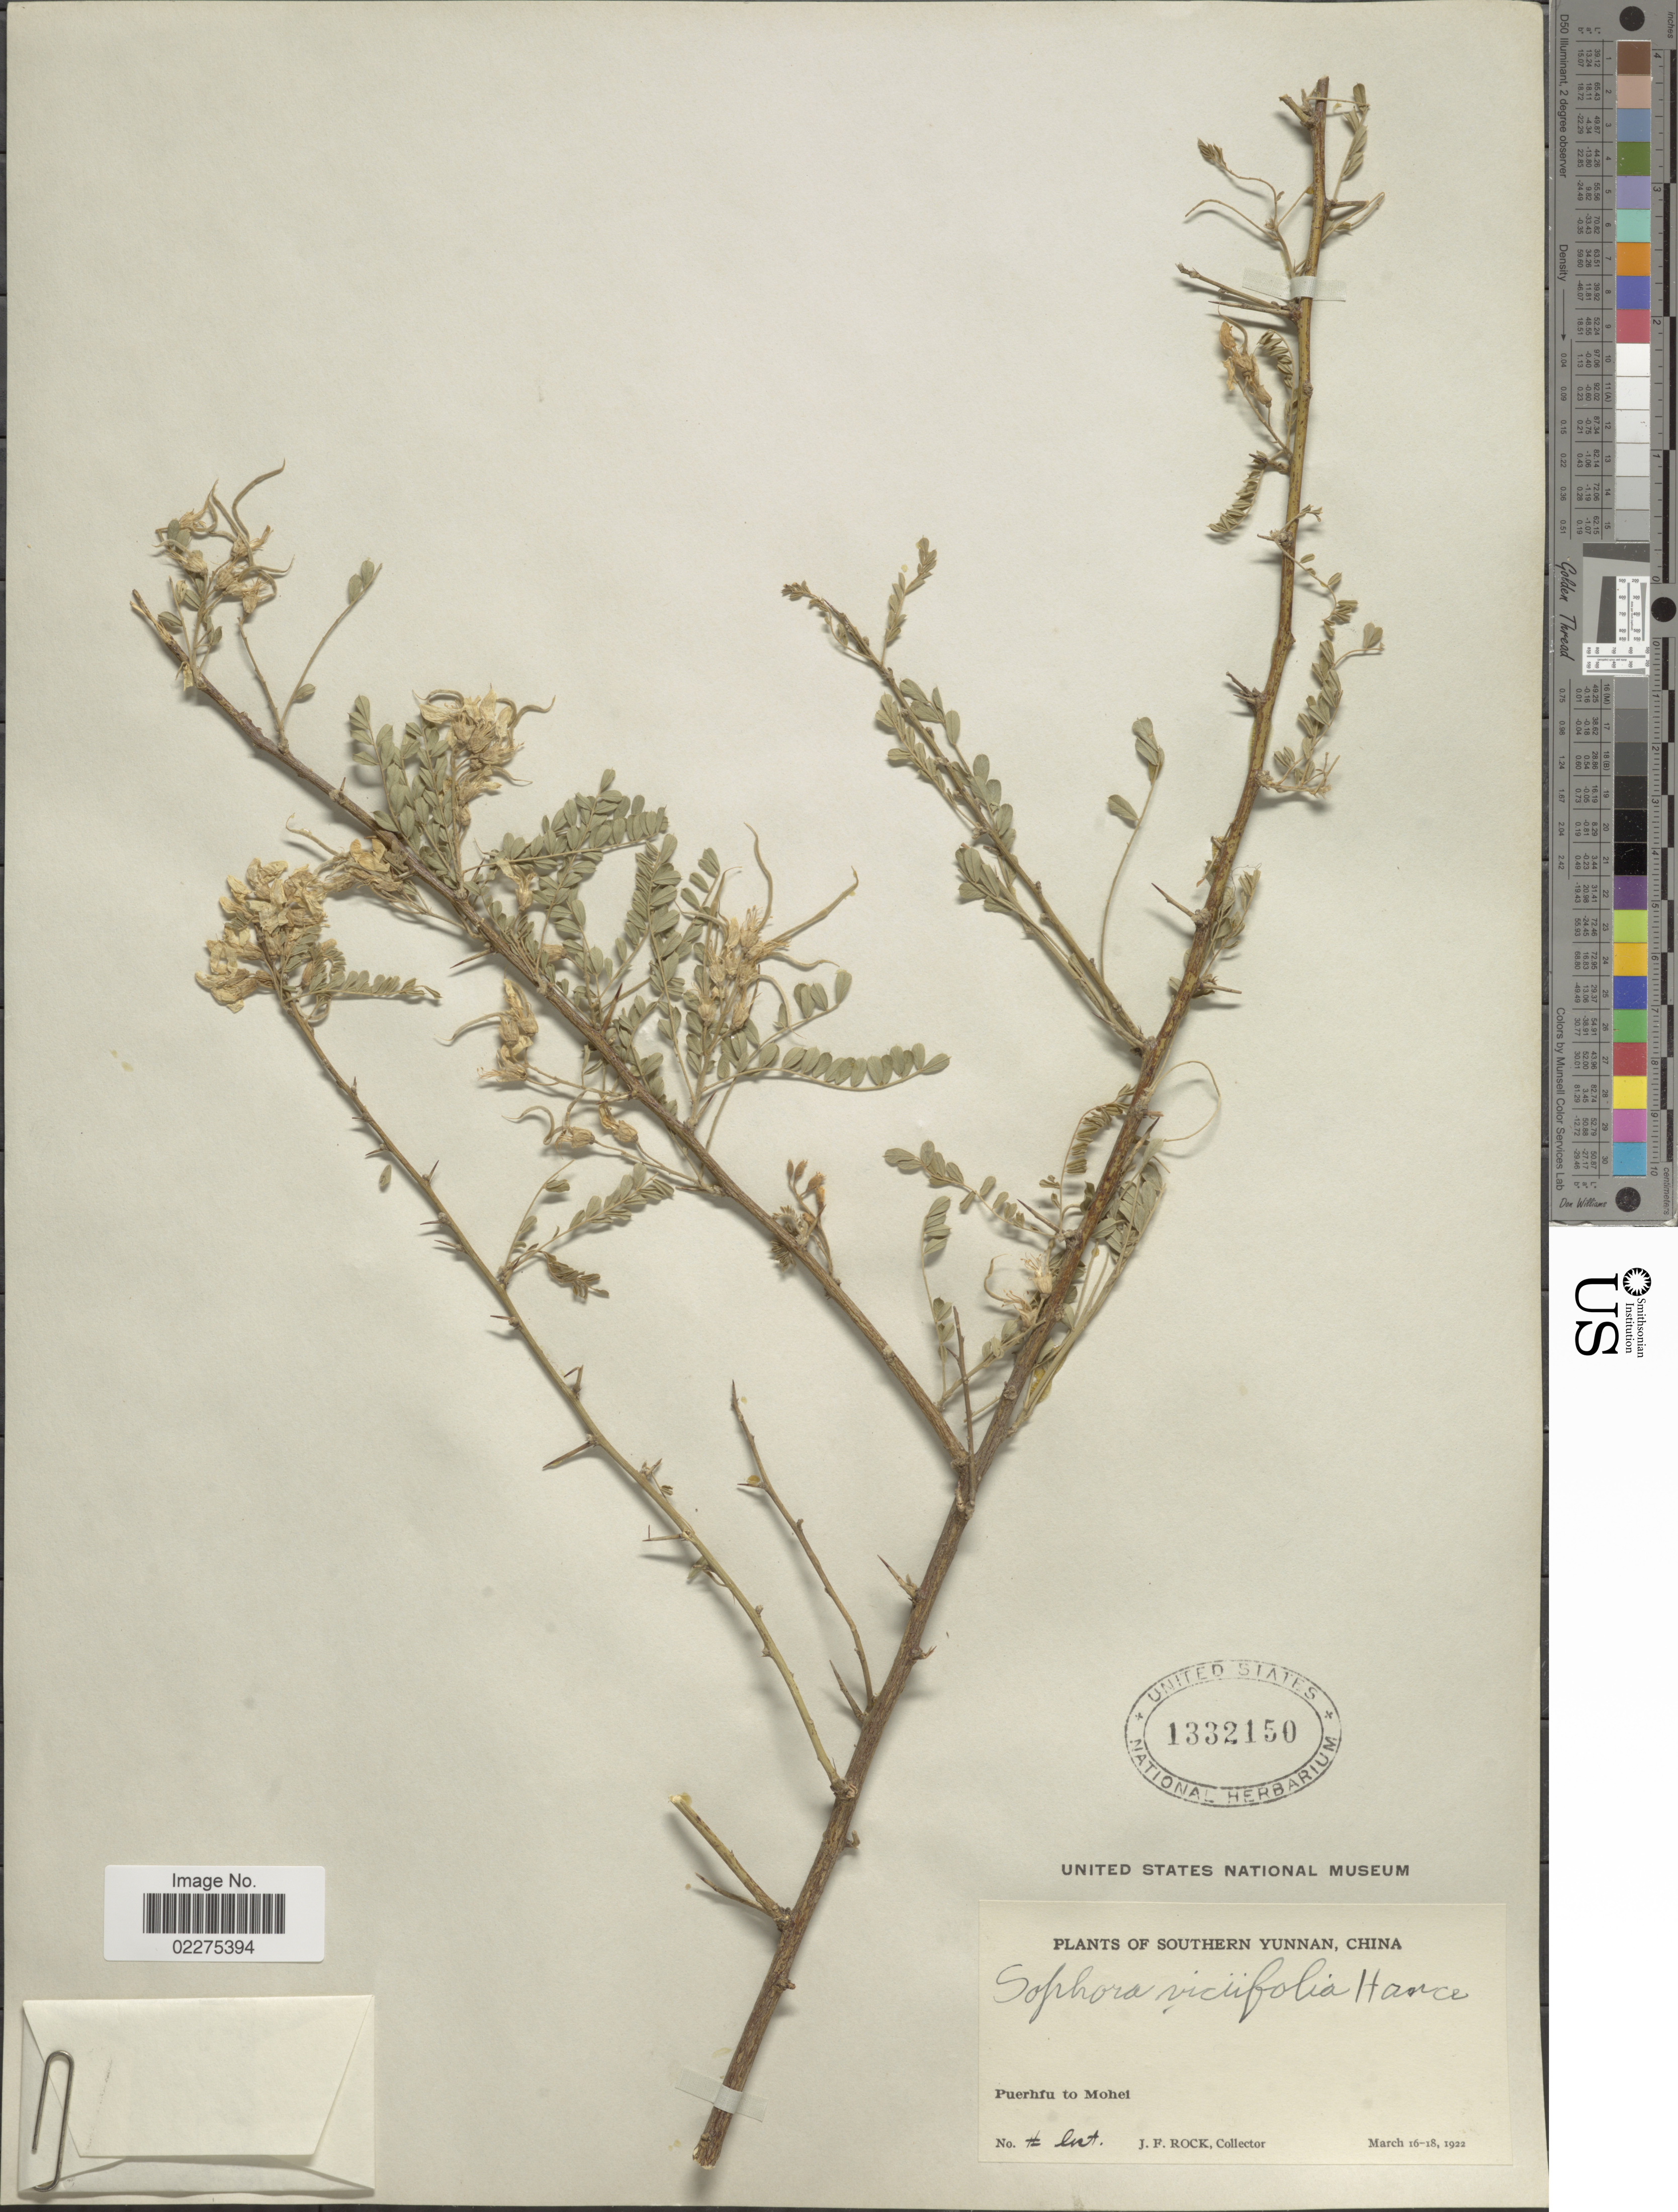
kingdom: Plantae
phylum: Tracheophyta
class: Magnoliopsida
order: Fabales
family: Fabaceae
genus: Sophora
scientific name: Sophora davidii var. davidii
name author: (Franch.) Skeels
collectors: J. Rock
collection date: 1922-03-16/1922-03-18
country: China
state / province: Yunnan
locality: Southwestern Yunnan. Puerhfu to Mohei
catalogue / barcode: US 1332150